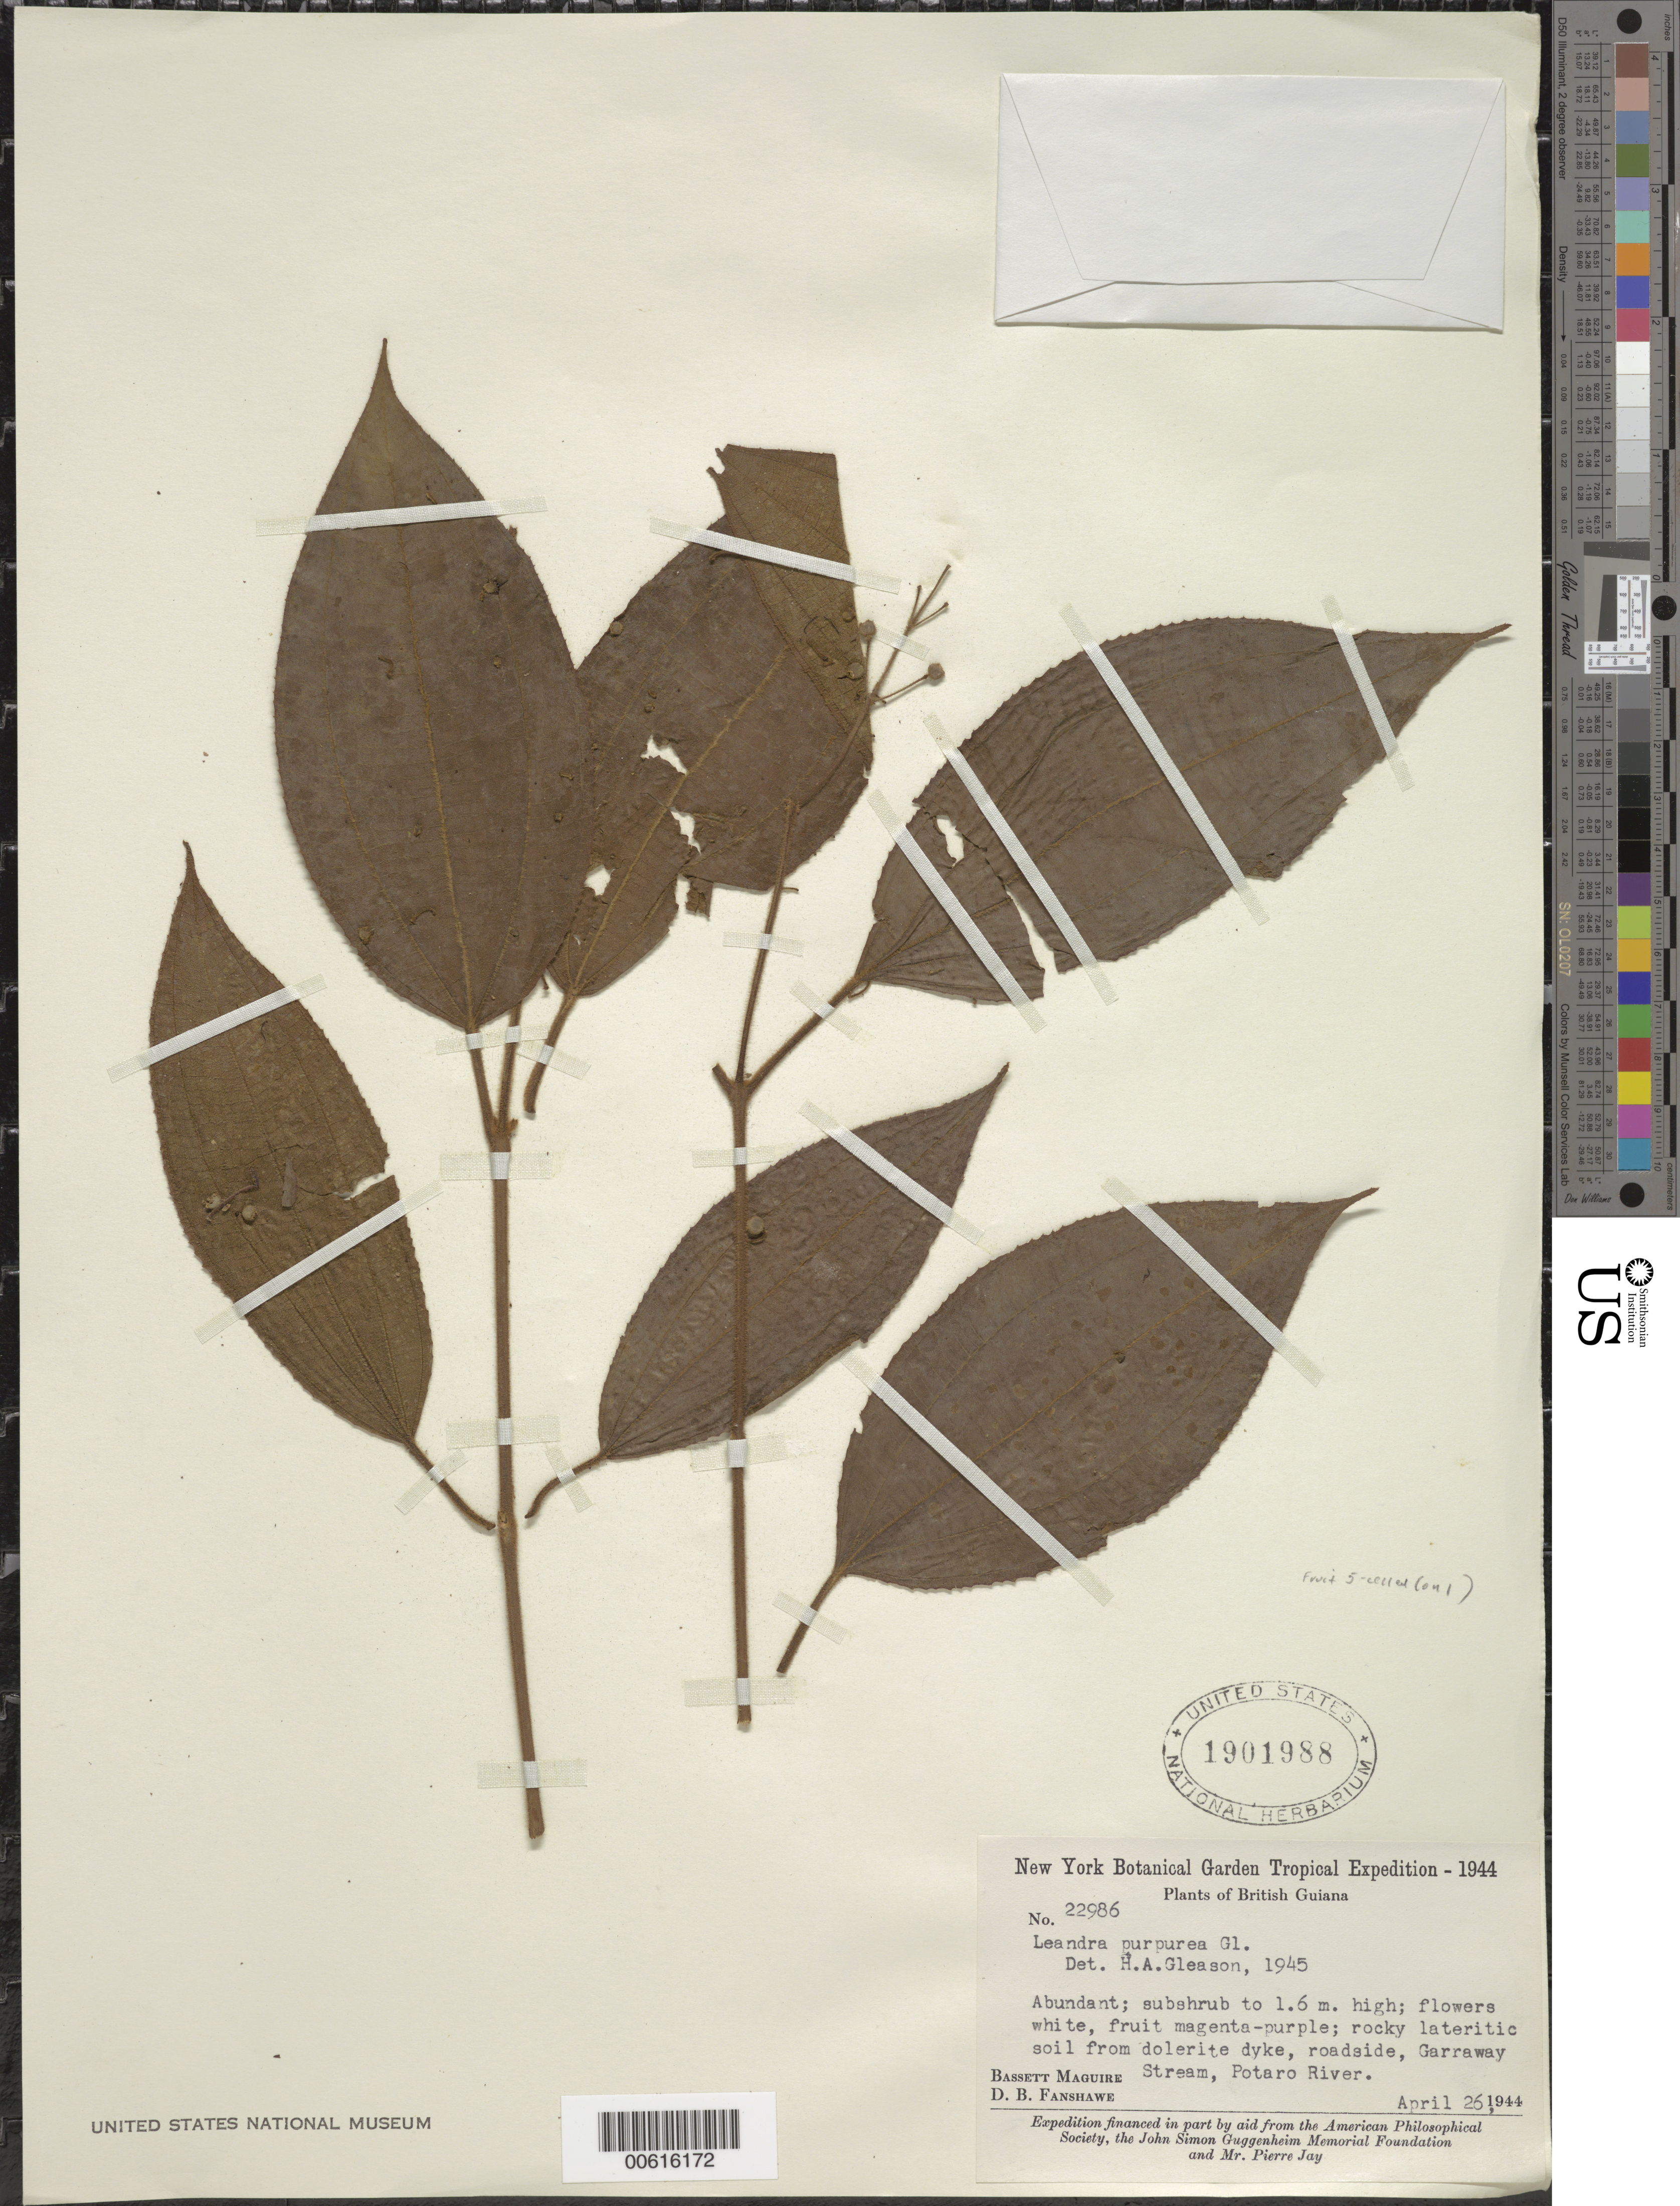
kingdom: Plantae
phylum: Tracheophyta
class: Magnoliopsida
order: Myrtales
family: Melastomataceae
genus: Leandra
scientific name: Leandra purpurea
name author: Gleason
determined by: Gleason, H. A.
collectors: B. Maguire & D. B. Fanshawe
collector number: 22986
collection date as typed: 26-Apr-44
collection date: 1944-04-26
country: Guyana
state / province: Potaro-Siparuni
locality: Garraway Stream, Potaro River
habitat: Rocky lateritic soil from dolerite dyke, roadside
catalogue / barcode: US 1901988